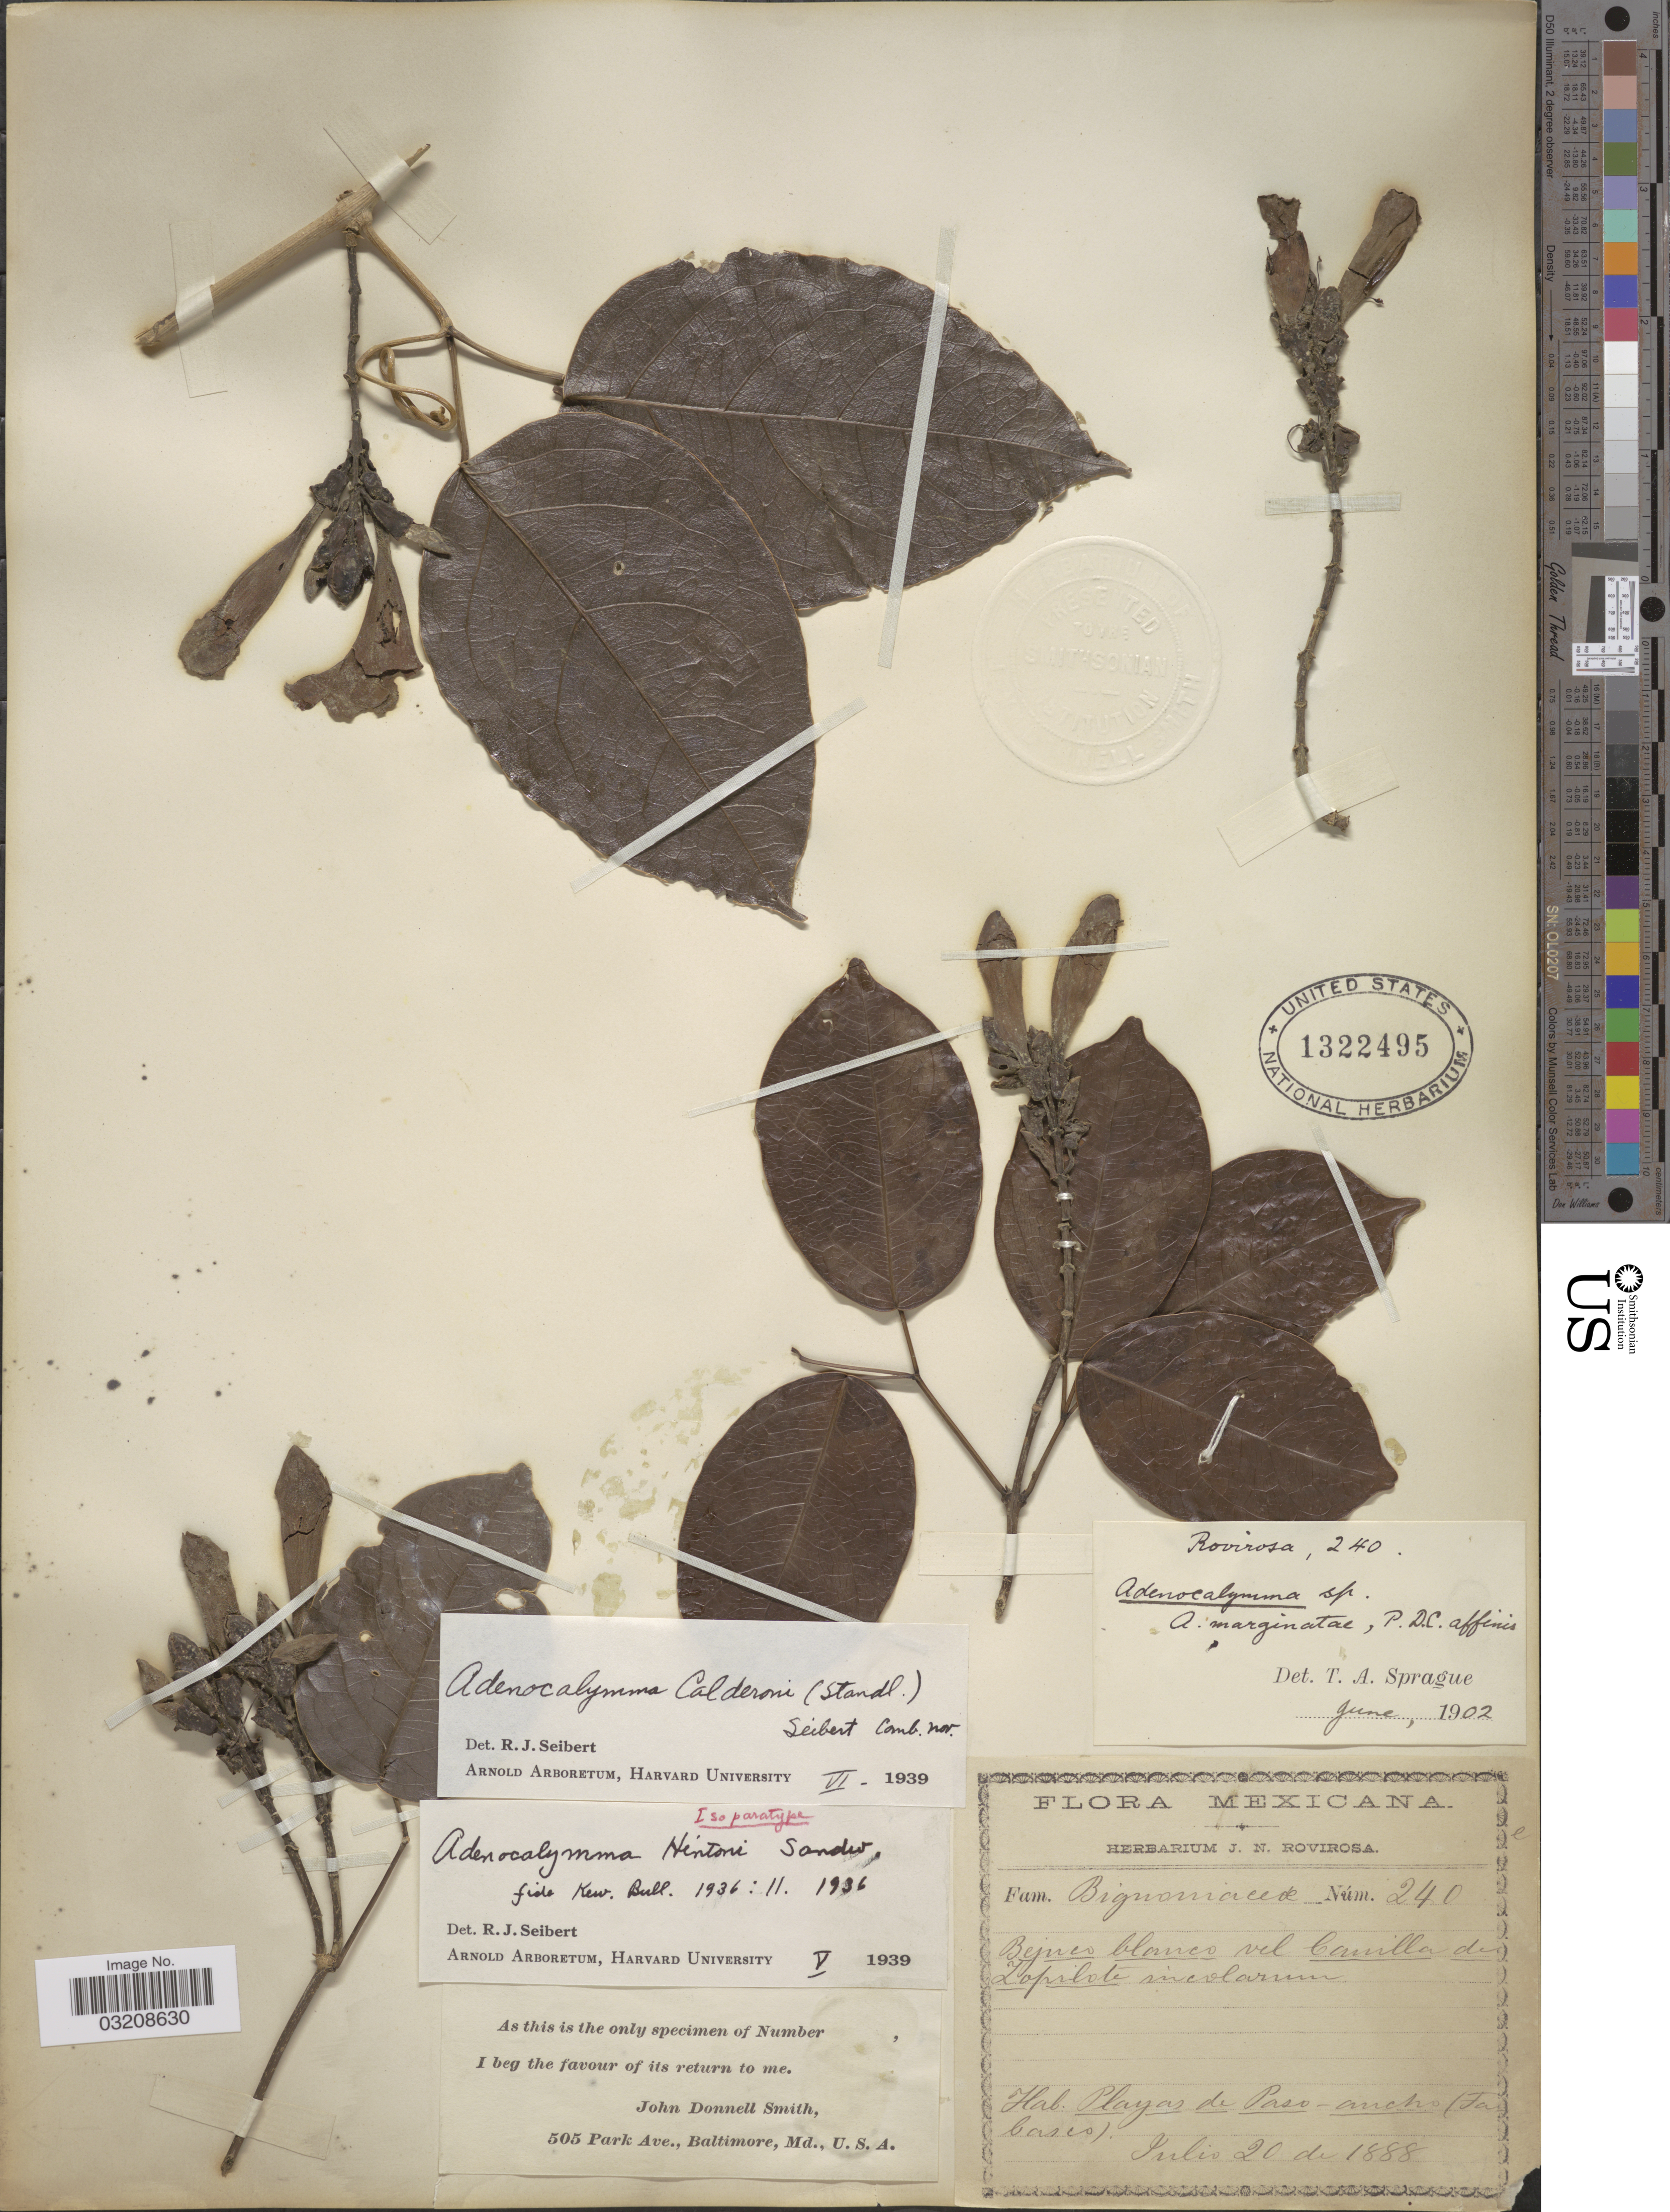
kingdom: Plantae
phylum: Tracheophyta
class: Magnoliopsida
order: Lamiales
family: Bignoniaceae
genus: Adenocalymma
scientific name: Adenocalymma calderonii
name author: (Standl.) Seibert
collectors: ex herb. J. N. Rovirosa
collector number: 240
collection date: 1888-07-20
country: Mexico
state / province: Tabasco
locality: Playas de Paso-ancho.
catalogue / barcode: US 1322495